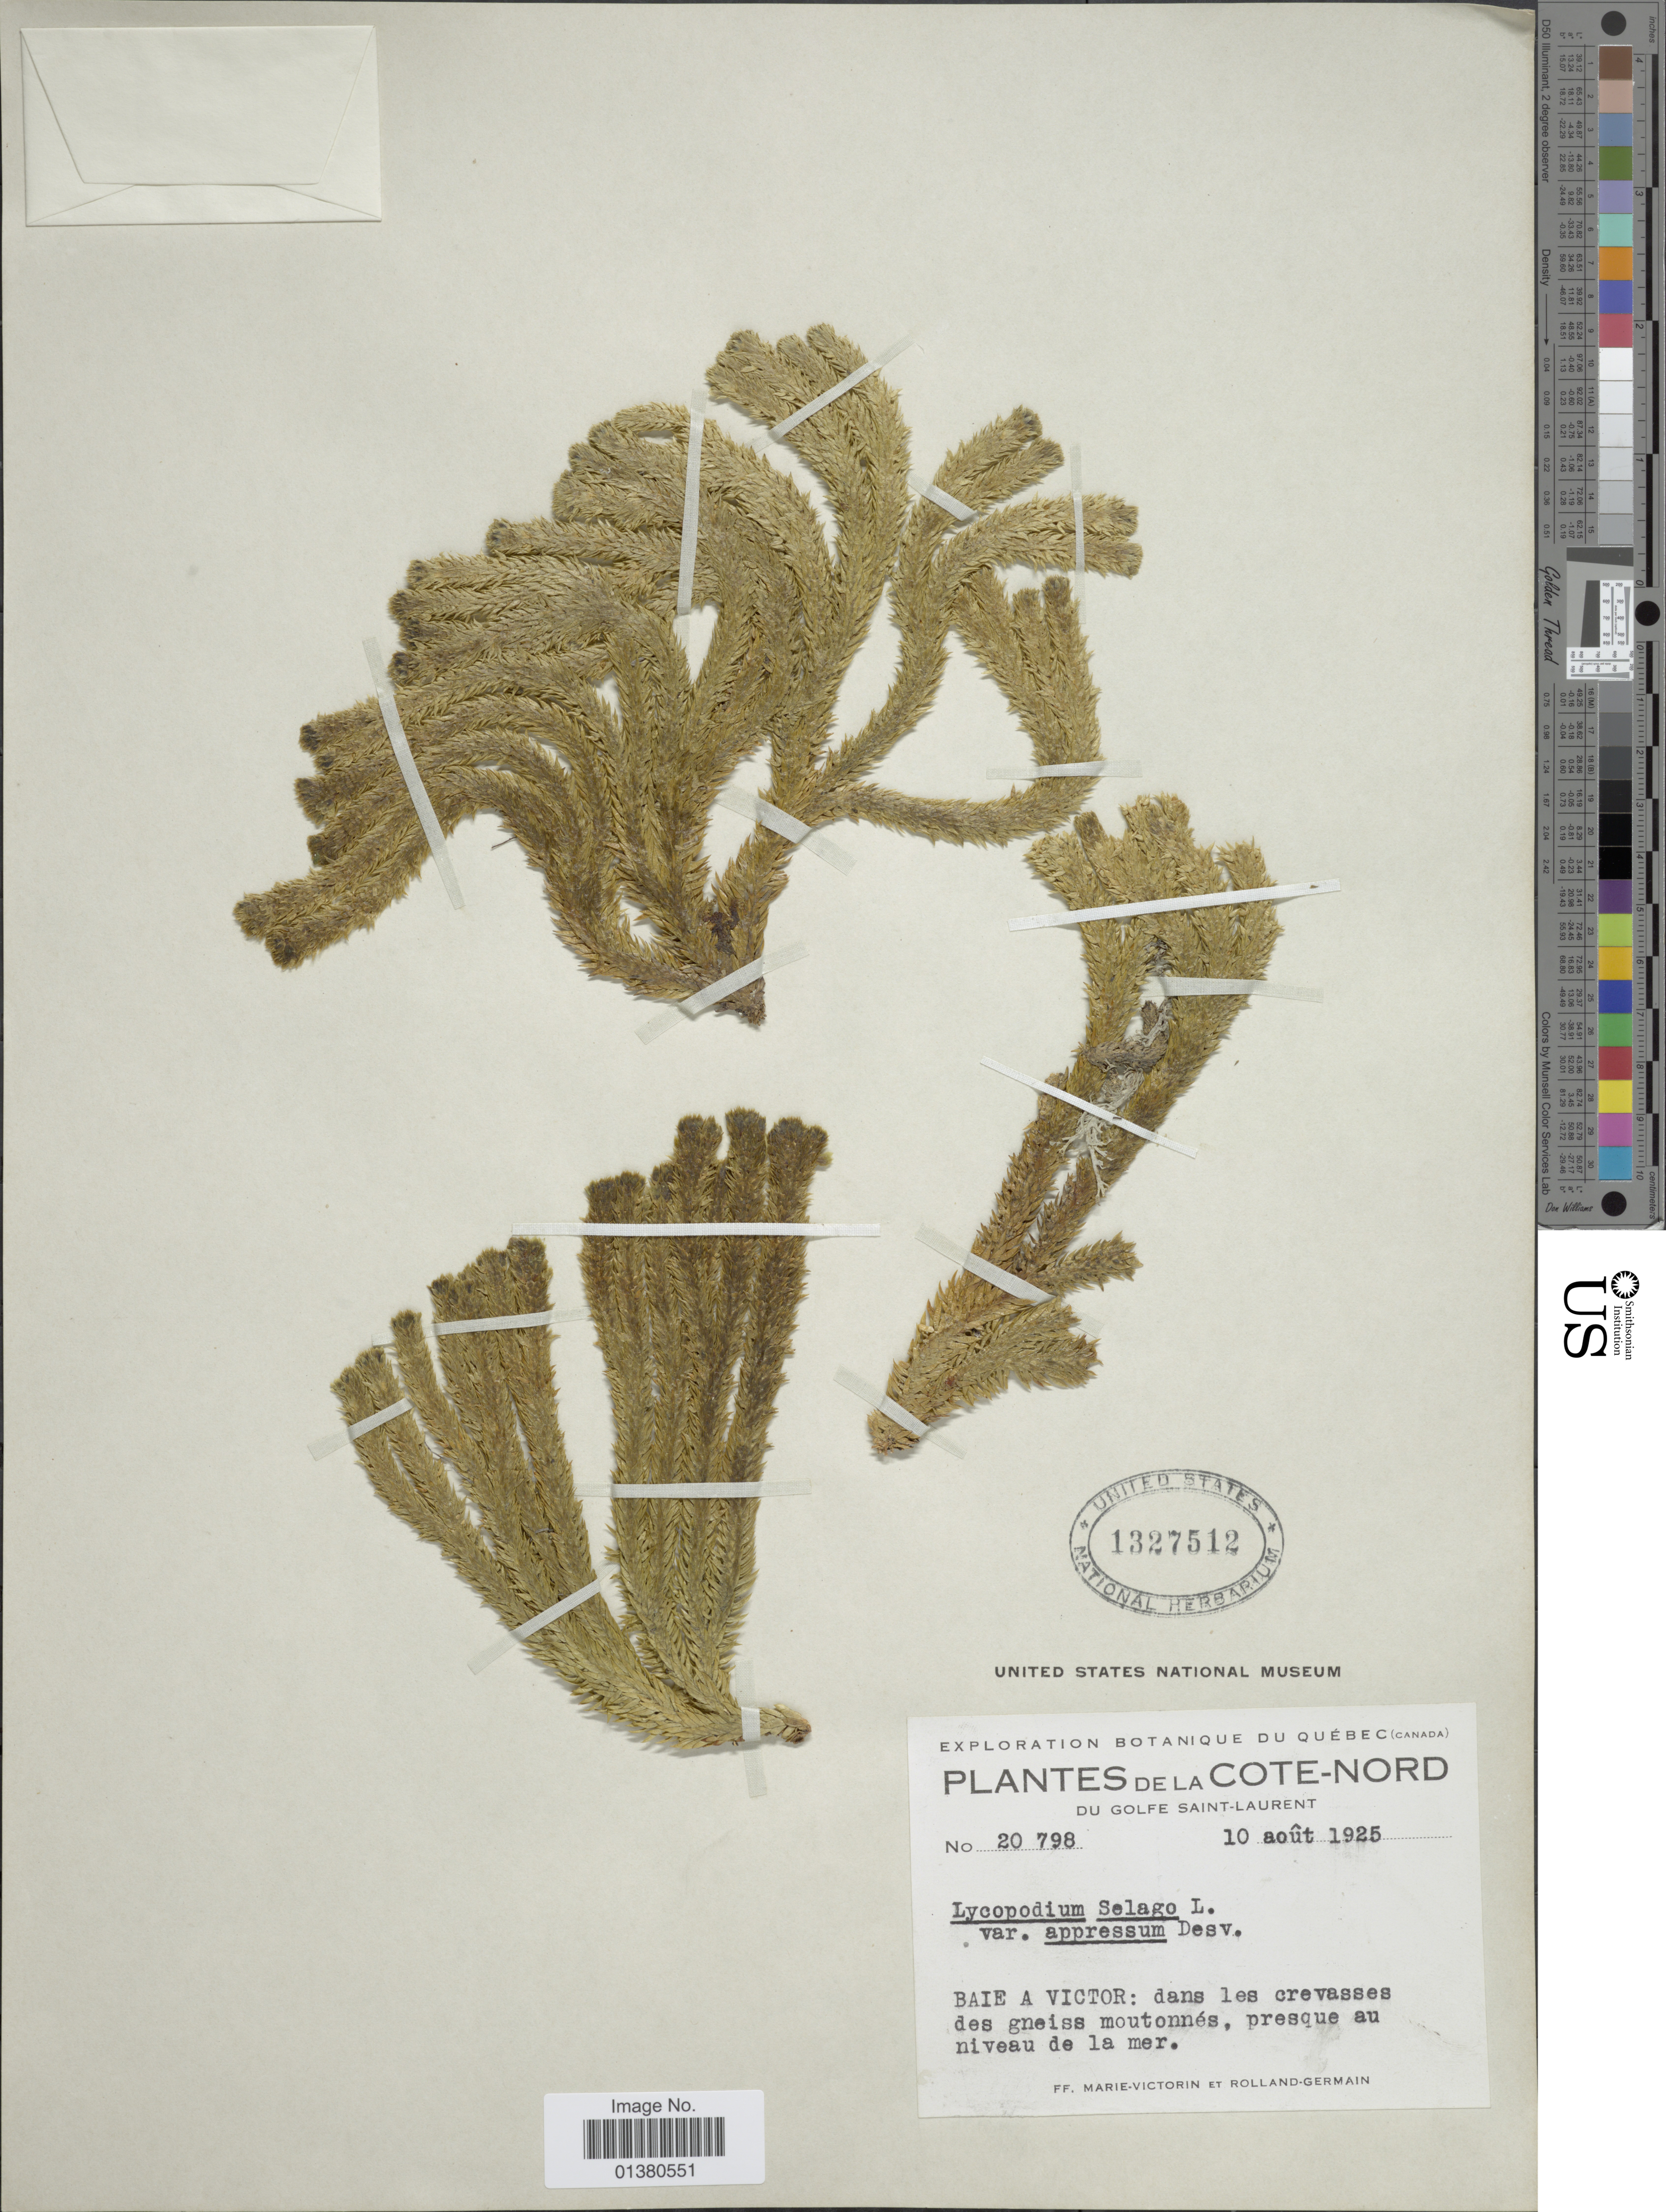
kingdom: Plantae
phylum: Tracheophyta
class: Lycopodiopsida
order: Lycopodiales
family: Lycopodiaceae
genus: Huperzia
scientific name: Huperzia selago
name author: (L.) Bernh. ex Schrank & Mart.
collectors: Fr. Marie-Victorin & Rolland-Germain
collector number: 20798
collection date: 1925-08-10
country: Canada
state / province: Quebec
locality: Cote-Nord du Golfe Saint-lauren, baie A Victor: dans les crevasses des gneis mountonné, presque au niveau de la mer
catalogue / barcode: US 1327512